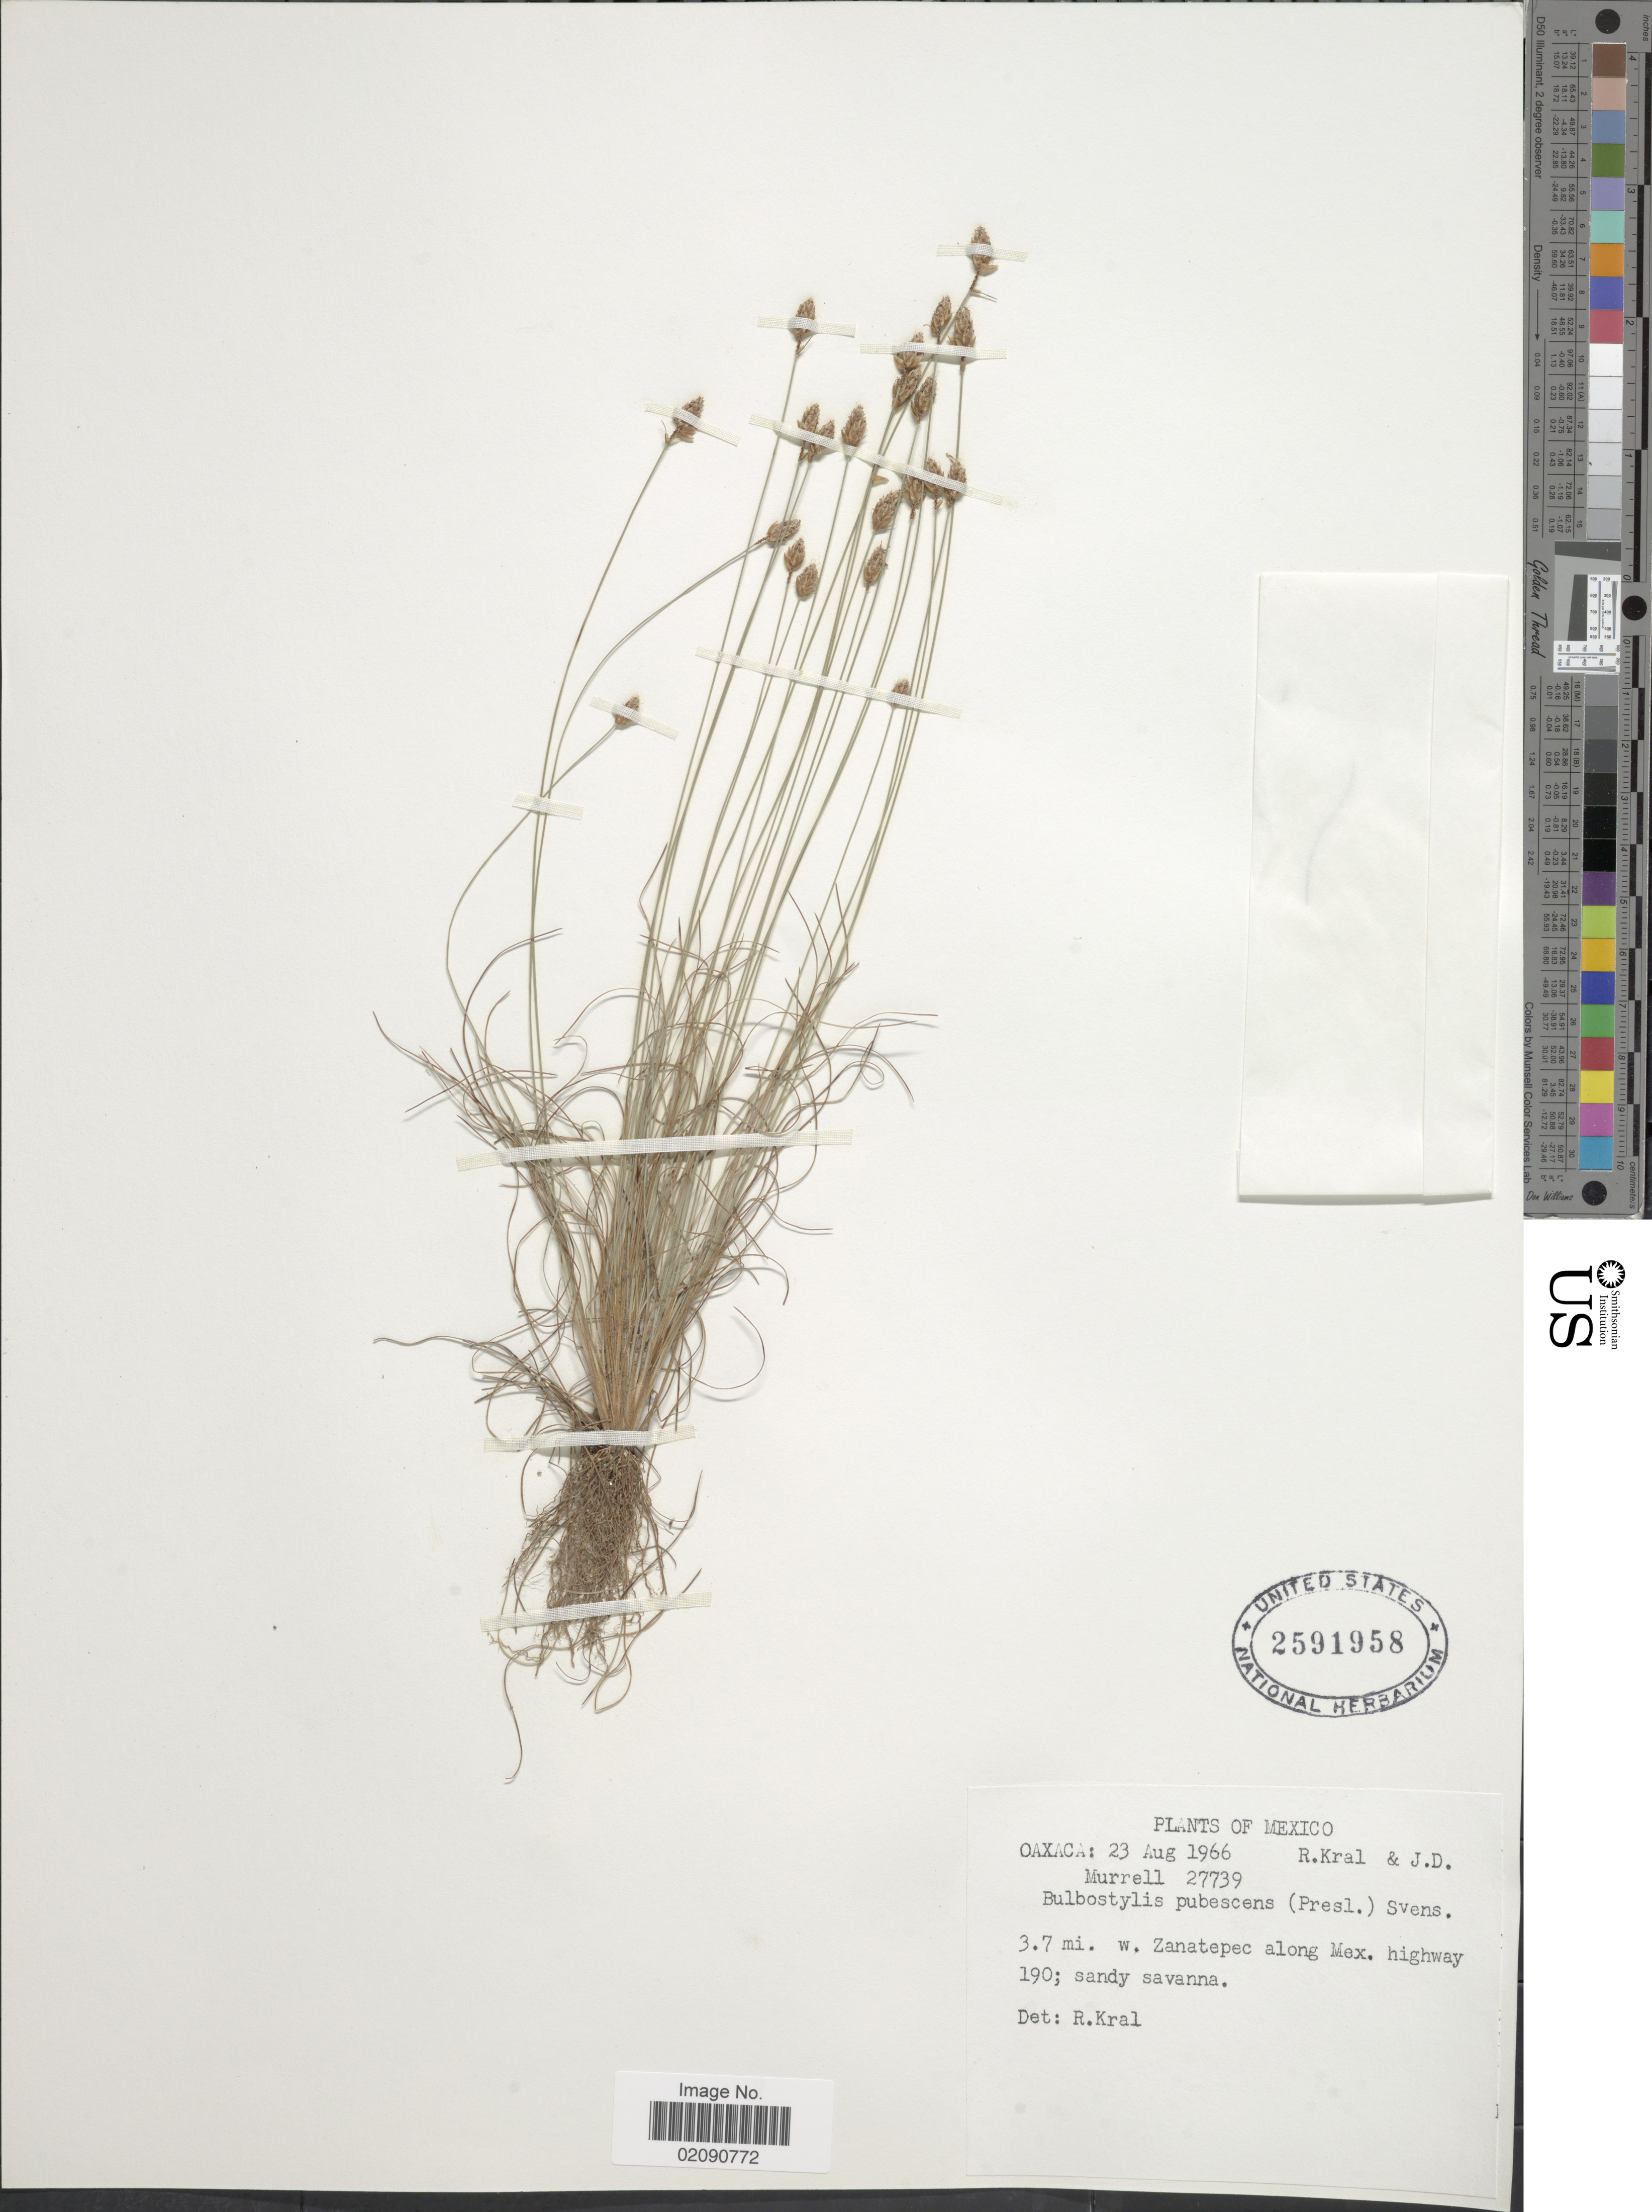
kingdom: Plantae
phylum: Tracheophyta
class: Liliopsida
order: Poales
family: Cyperaceae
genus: Bulbostylis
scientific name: Bulbostylis pubescens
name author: (J. Presl & C. Presl) Svenson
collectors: R. Kral & J. Murrell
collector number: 27739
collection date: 1966-08-23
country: Mexico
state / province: Oaxaca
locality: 3.7 mi. w. Zanatepec along Mex. highway 190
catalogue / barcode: US 2591958